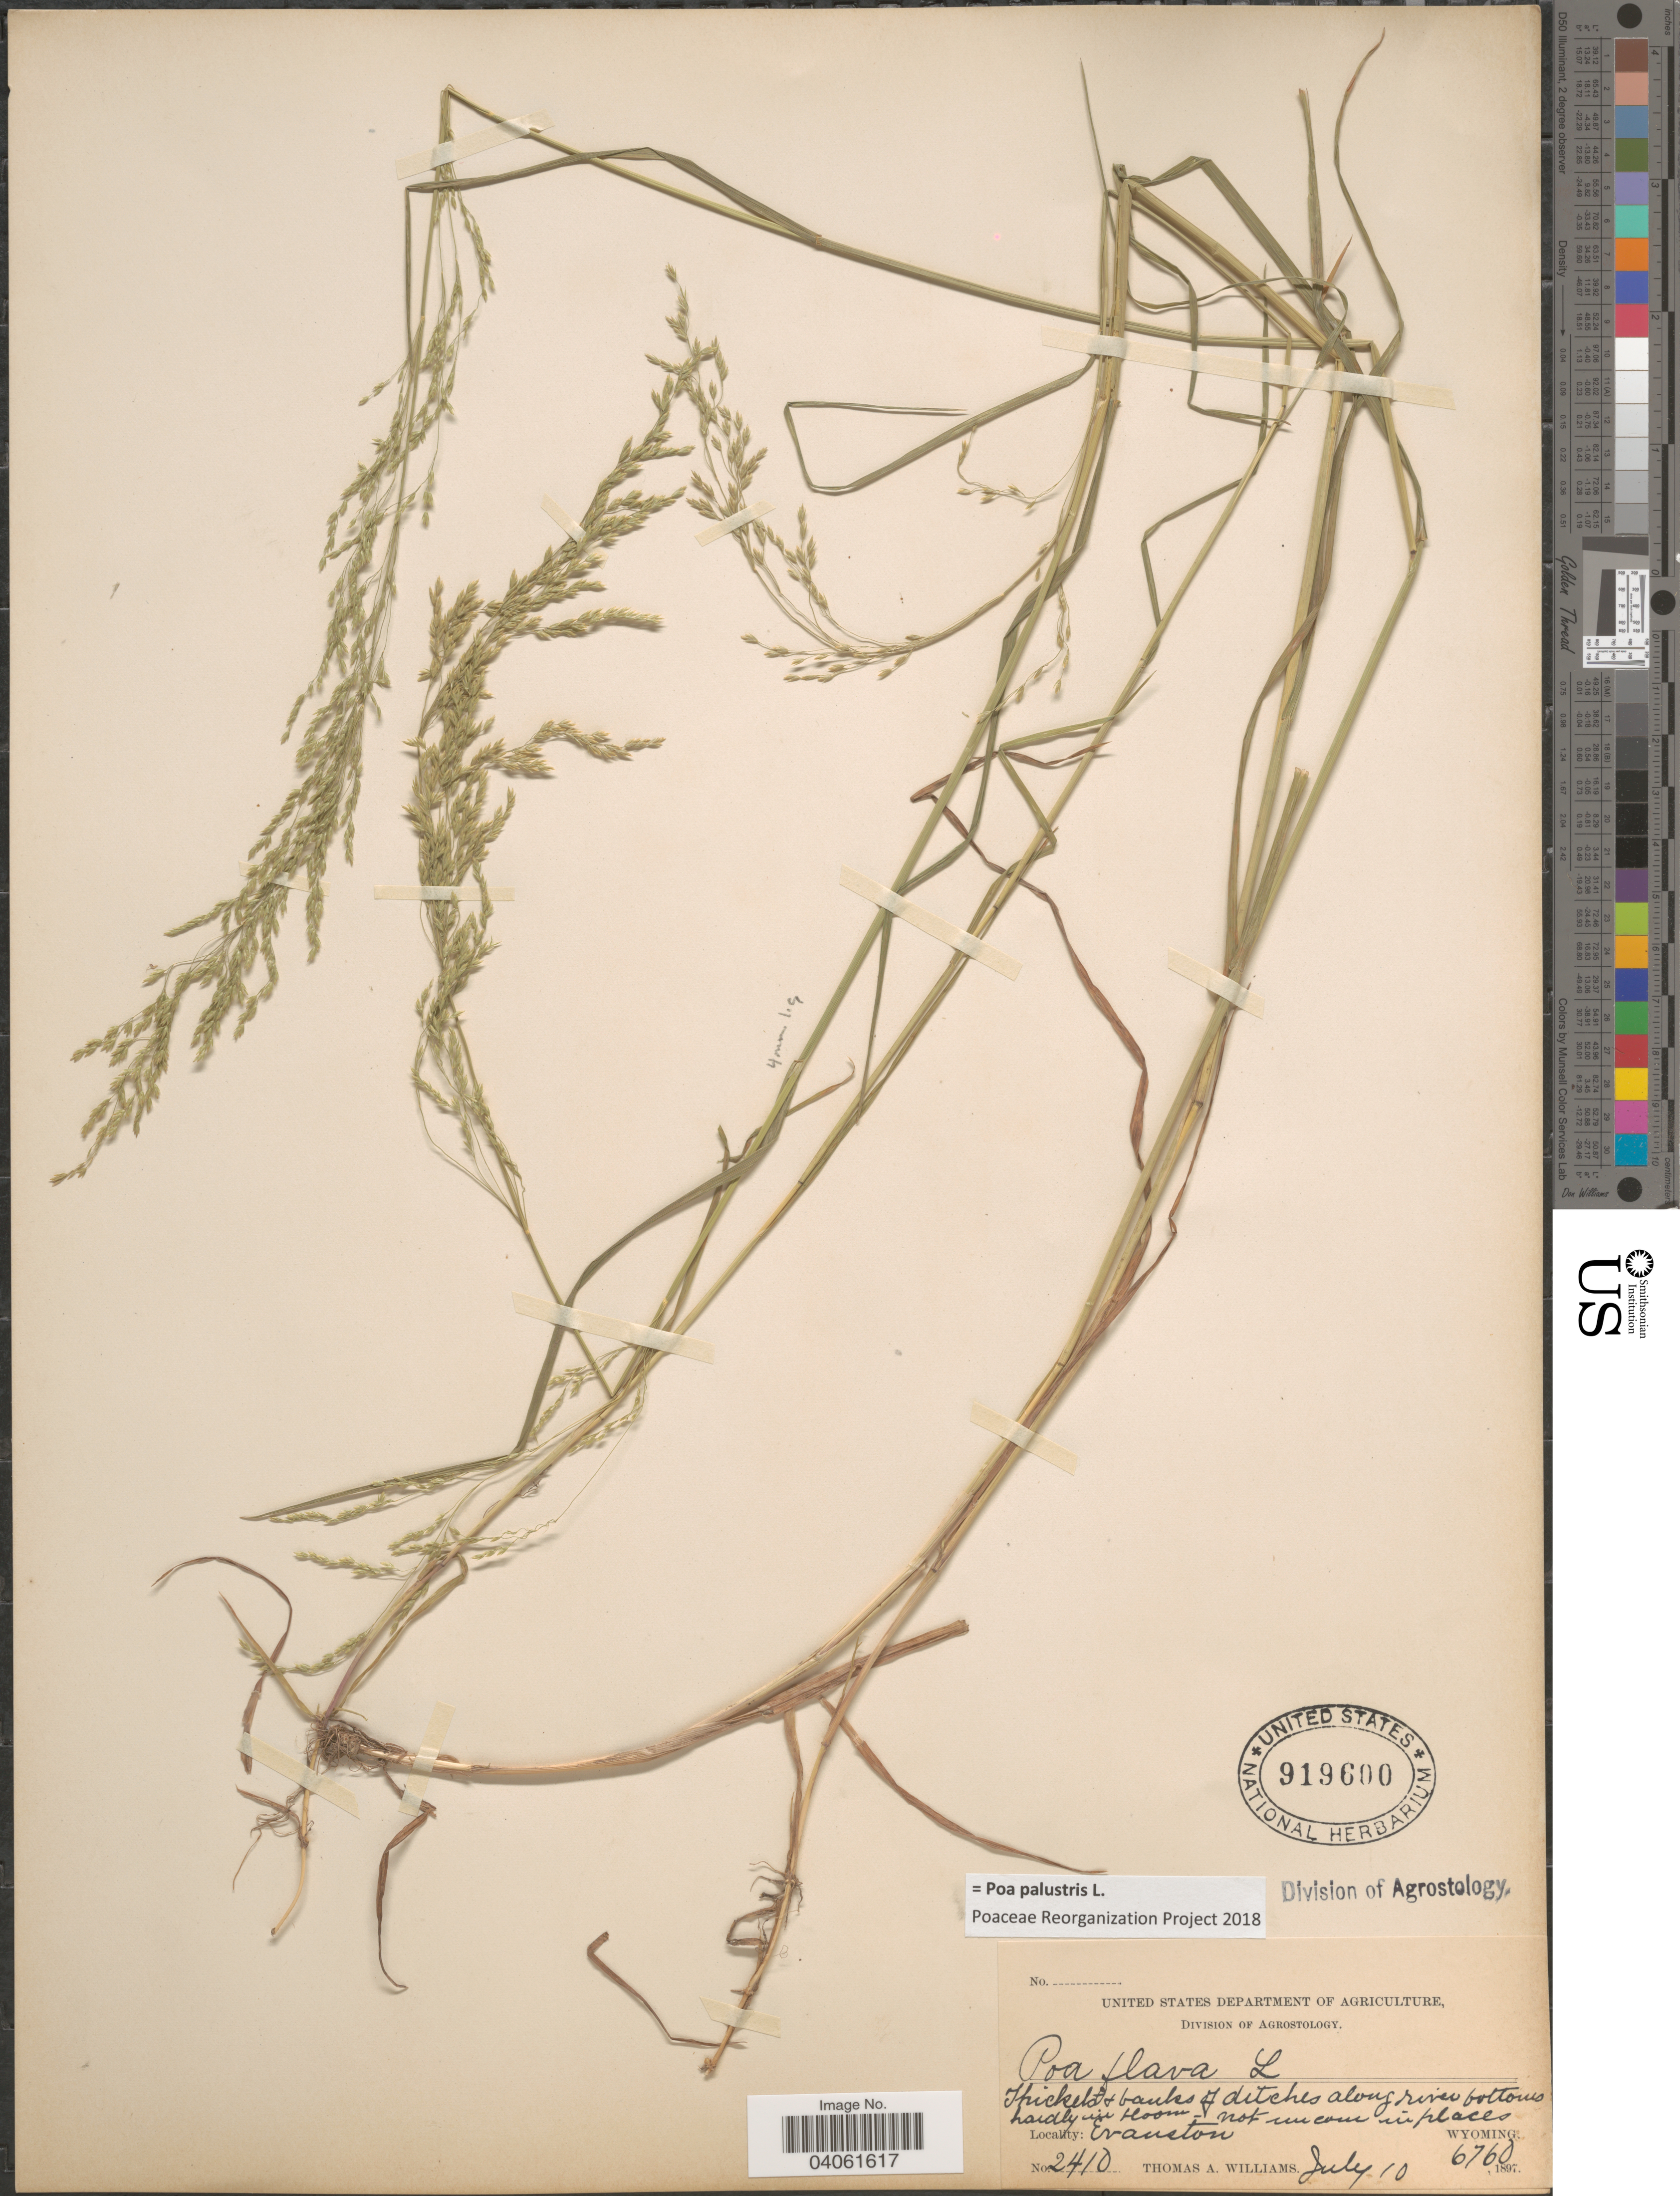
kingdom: Plantae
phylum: Tracheophyta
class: Liliopsida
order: Poales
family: Poaceae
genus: Poa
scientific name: Poa palustris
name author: L.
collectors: T. A. Williams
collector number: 2410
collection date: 1897-07-10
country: United States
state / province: Wyoming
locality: Evanston.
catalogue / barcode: US 919600